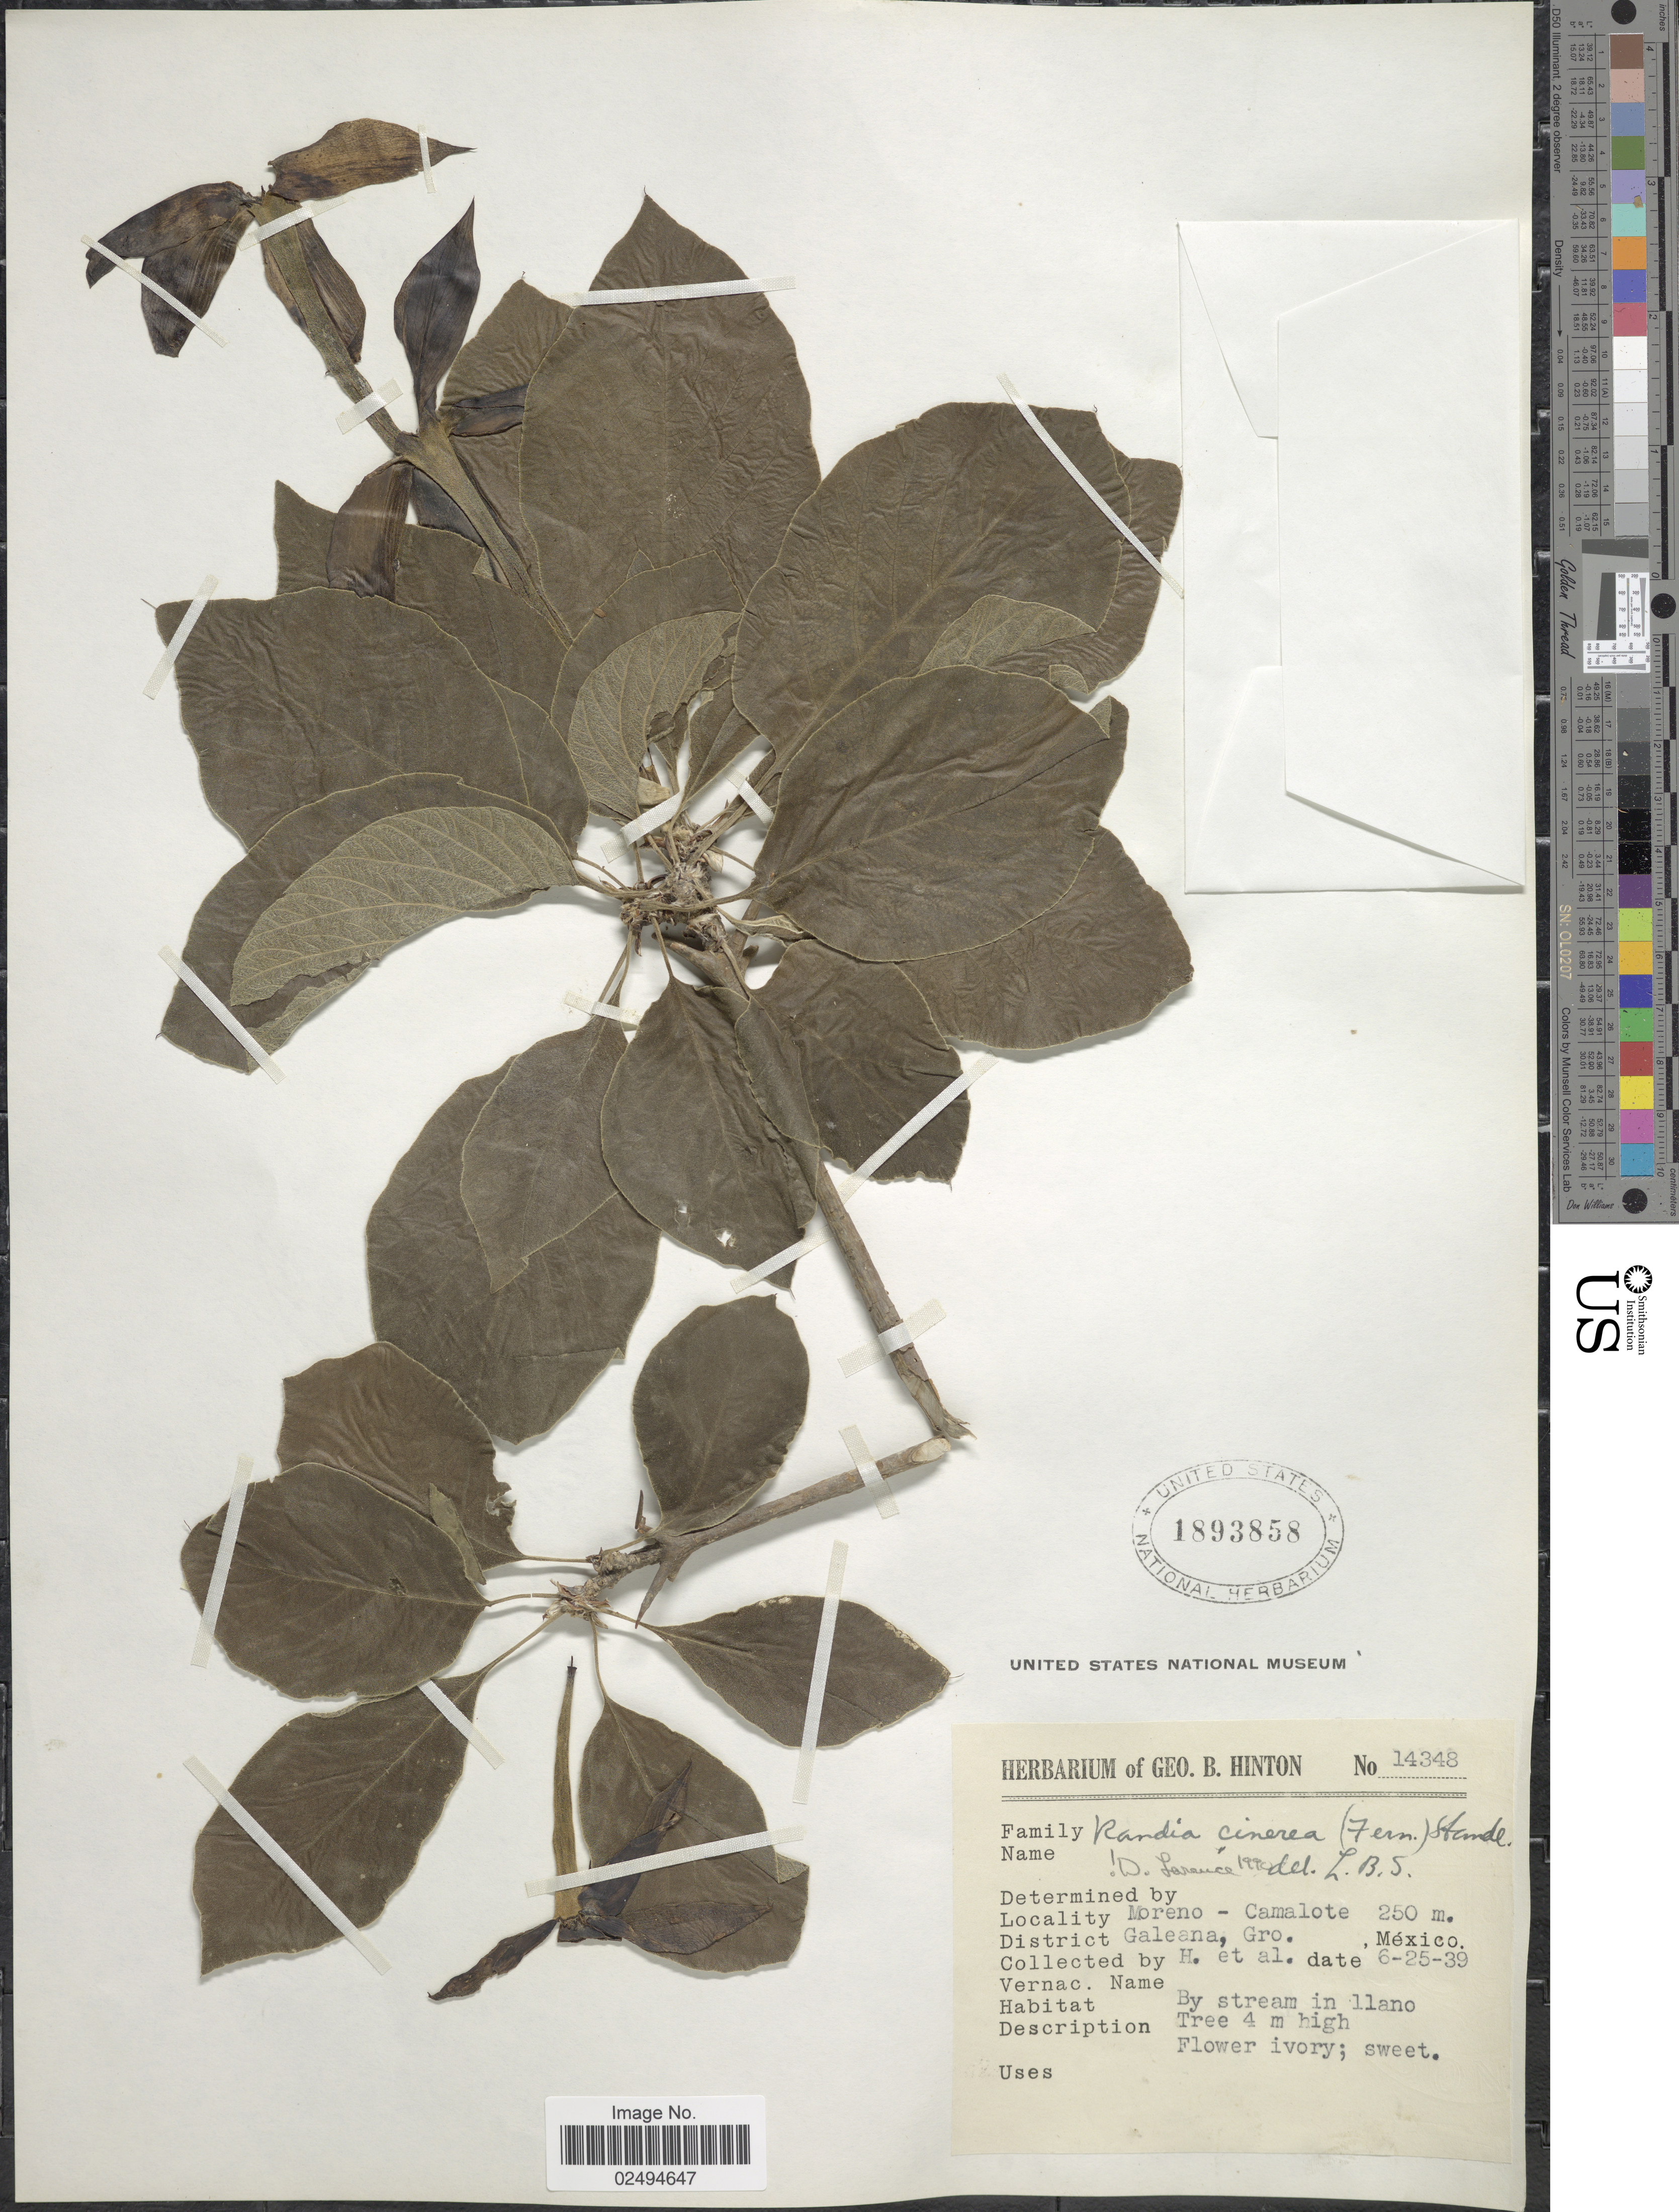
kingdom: Plantae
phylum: Tracheophyta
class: Magnoliopsida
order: Gentianales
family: Rubiaceae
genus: Randia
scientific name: Randia cinerea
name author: (Fernald) Standl.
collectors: G. B. Hinton & et al.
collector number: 14348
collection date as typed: Transcribed d/m/y: 26/5/39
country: Mexico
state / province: Guerrero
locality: Moreno- Camalote, District Galeana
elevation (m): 250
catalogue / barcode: US 1893858